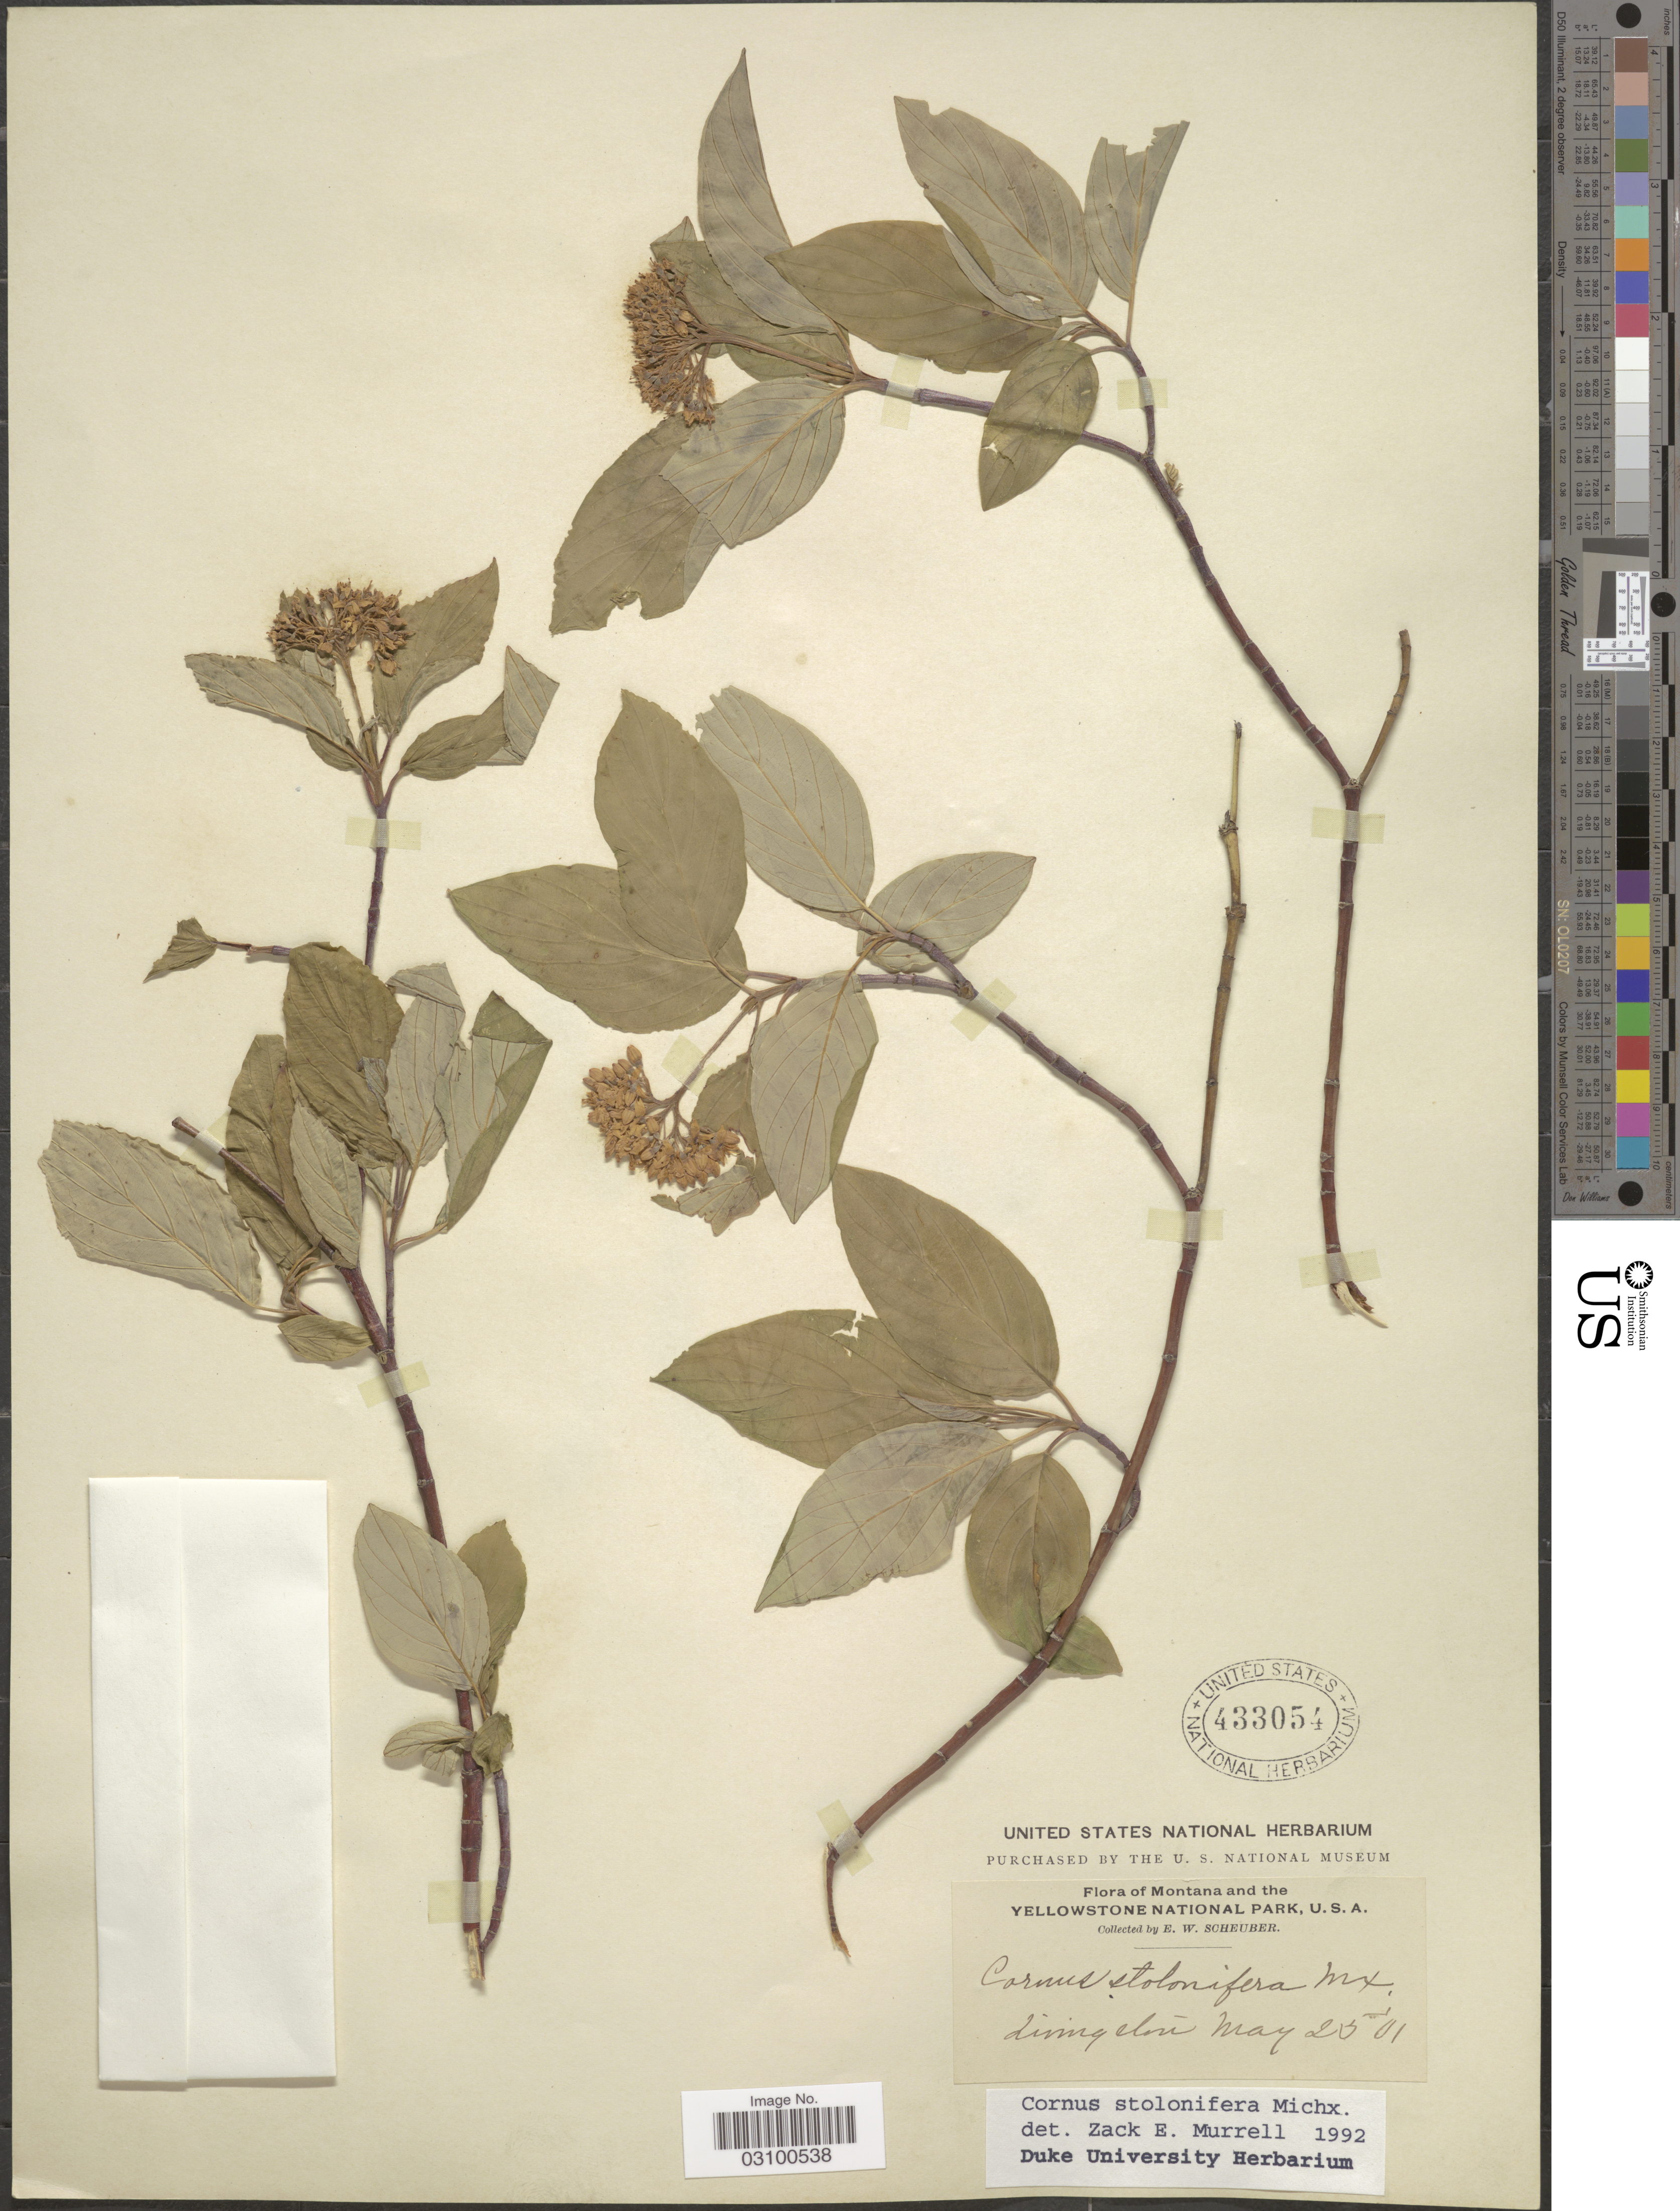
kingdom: Plantae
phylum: Tracheophyta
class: Magnoliopsida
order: Cornales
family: Cornaceae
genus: Cornus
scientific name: Cornus sericea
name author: L.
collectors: E. Scheuber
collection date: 1901-05-25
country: United States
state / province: Montana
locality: Yellowstone National Park. Livingston.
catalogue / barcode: US 433054